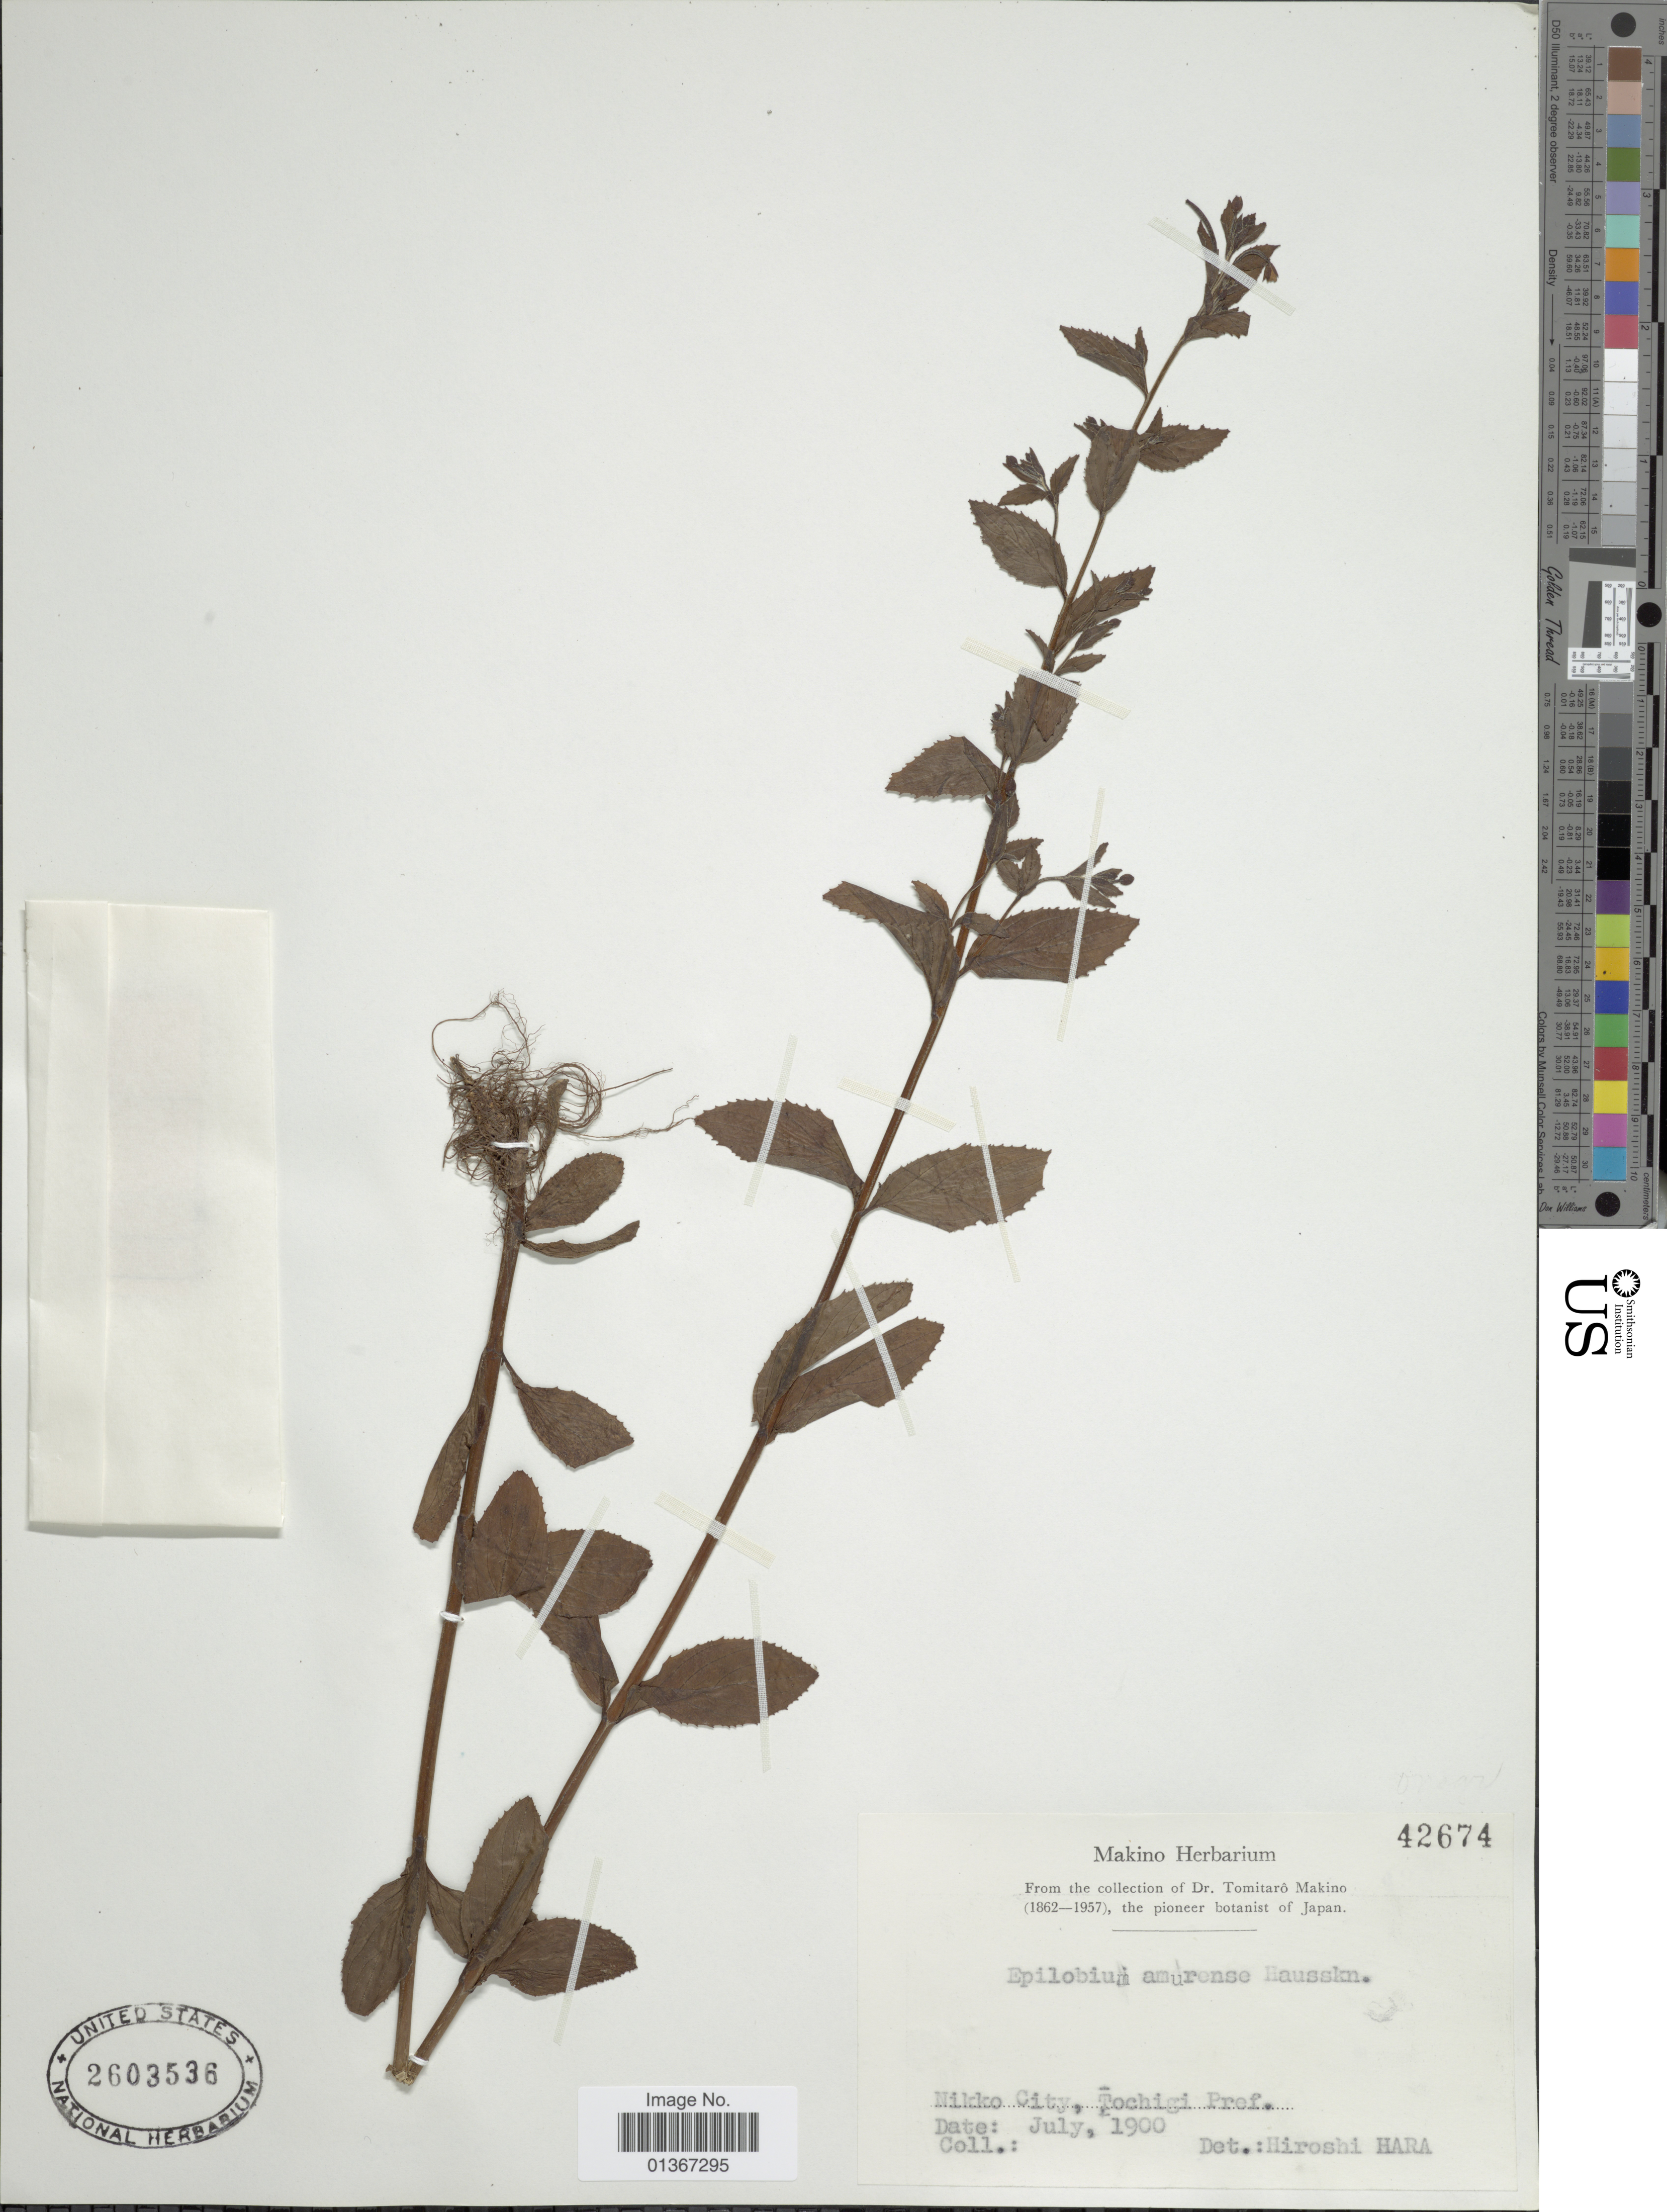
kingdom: Plantae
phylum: Tracheophyta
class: Magnoliopsida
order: Myrtales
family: Onagraceae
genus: Epilobium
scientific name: Epilobium amurense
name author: Hausskn.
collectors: T. Makino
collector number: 42674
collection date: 1900-07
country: Japan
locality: Nikko City, Tochigi Pref.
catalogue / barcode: US 2603536